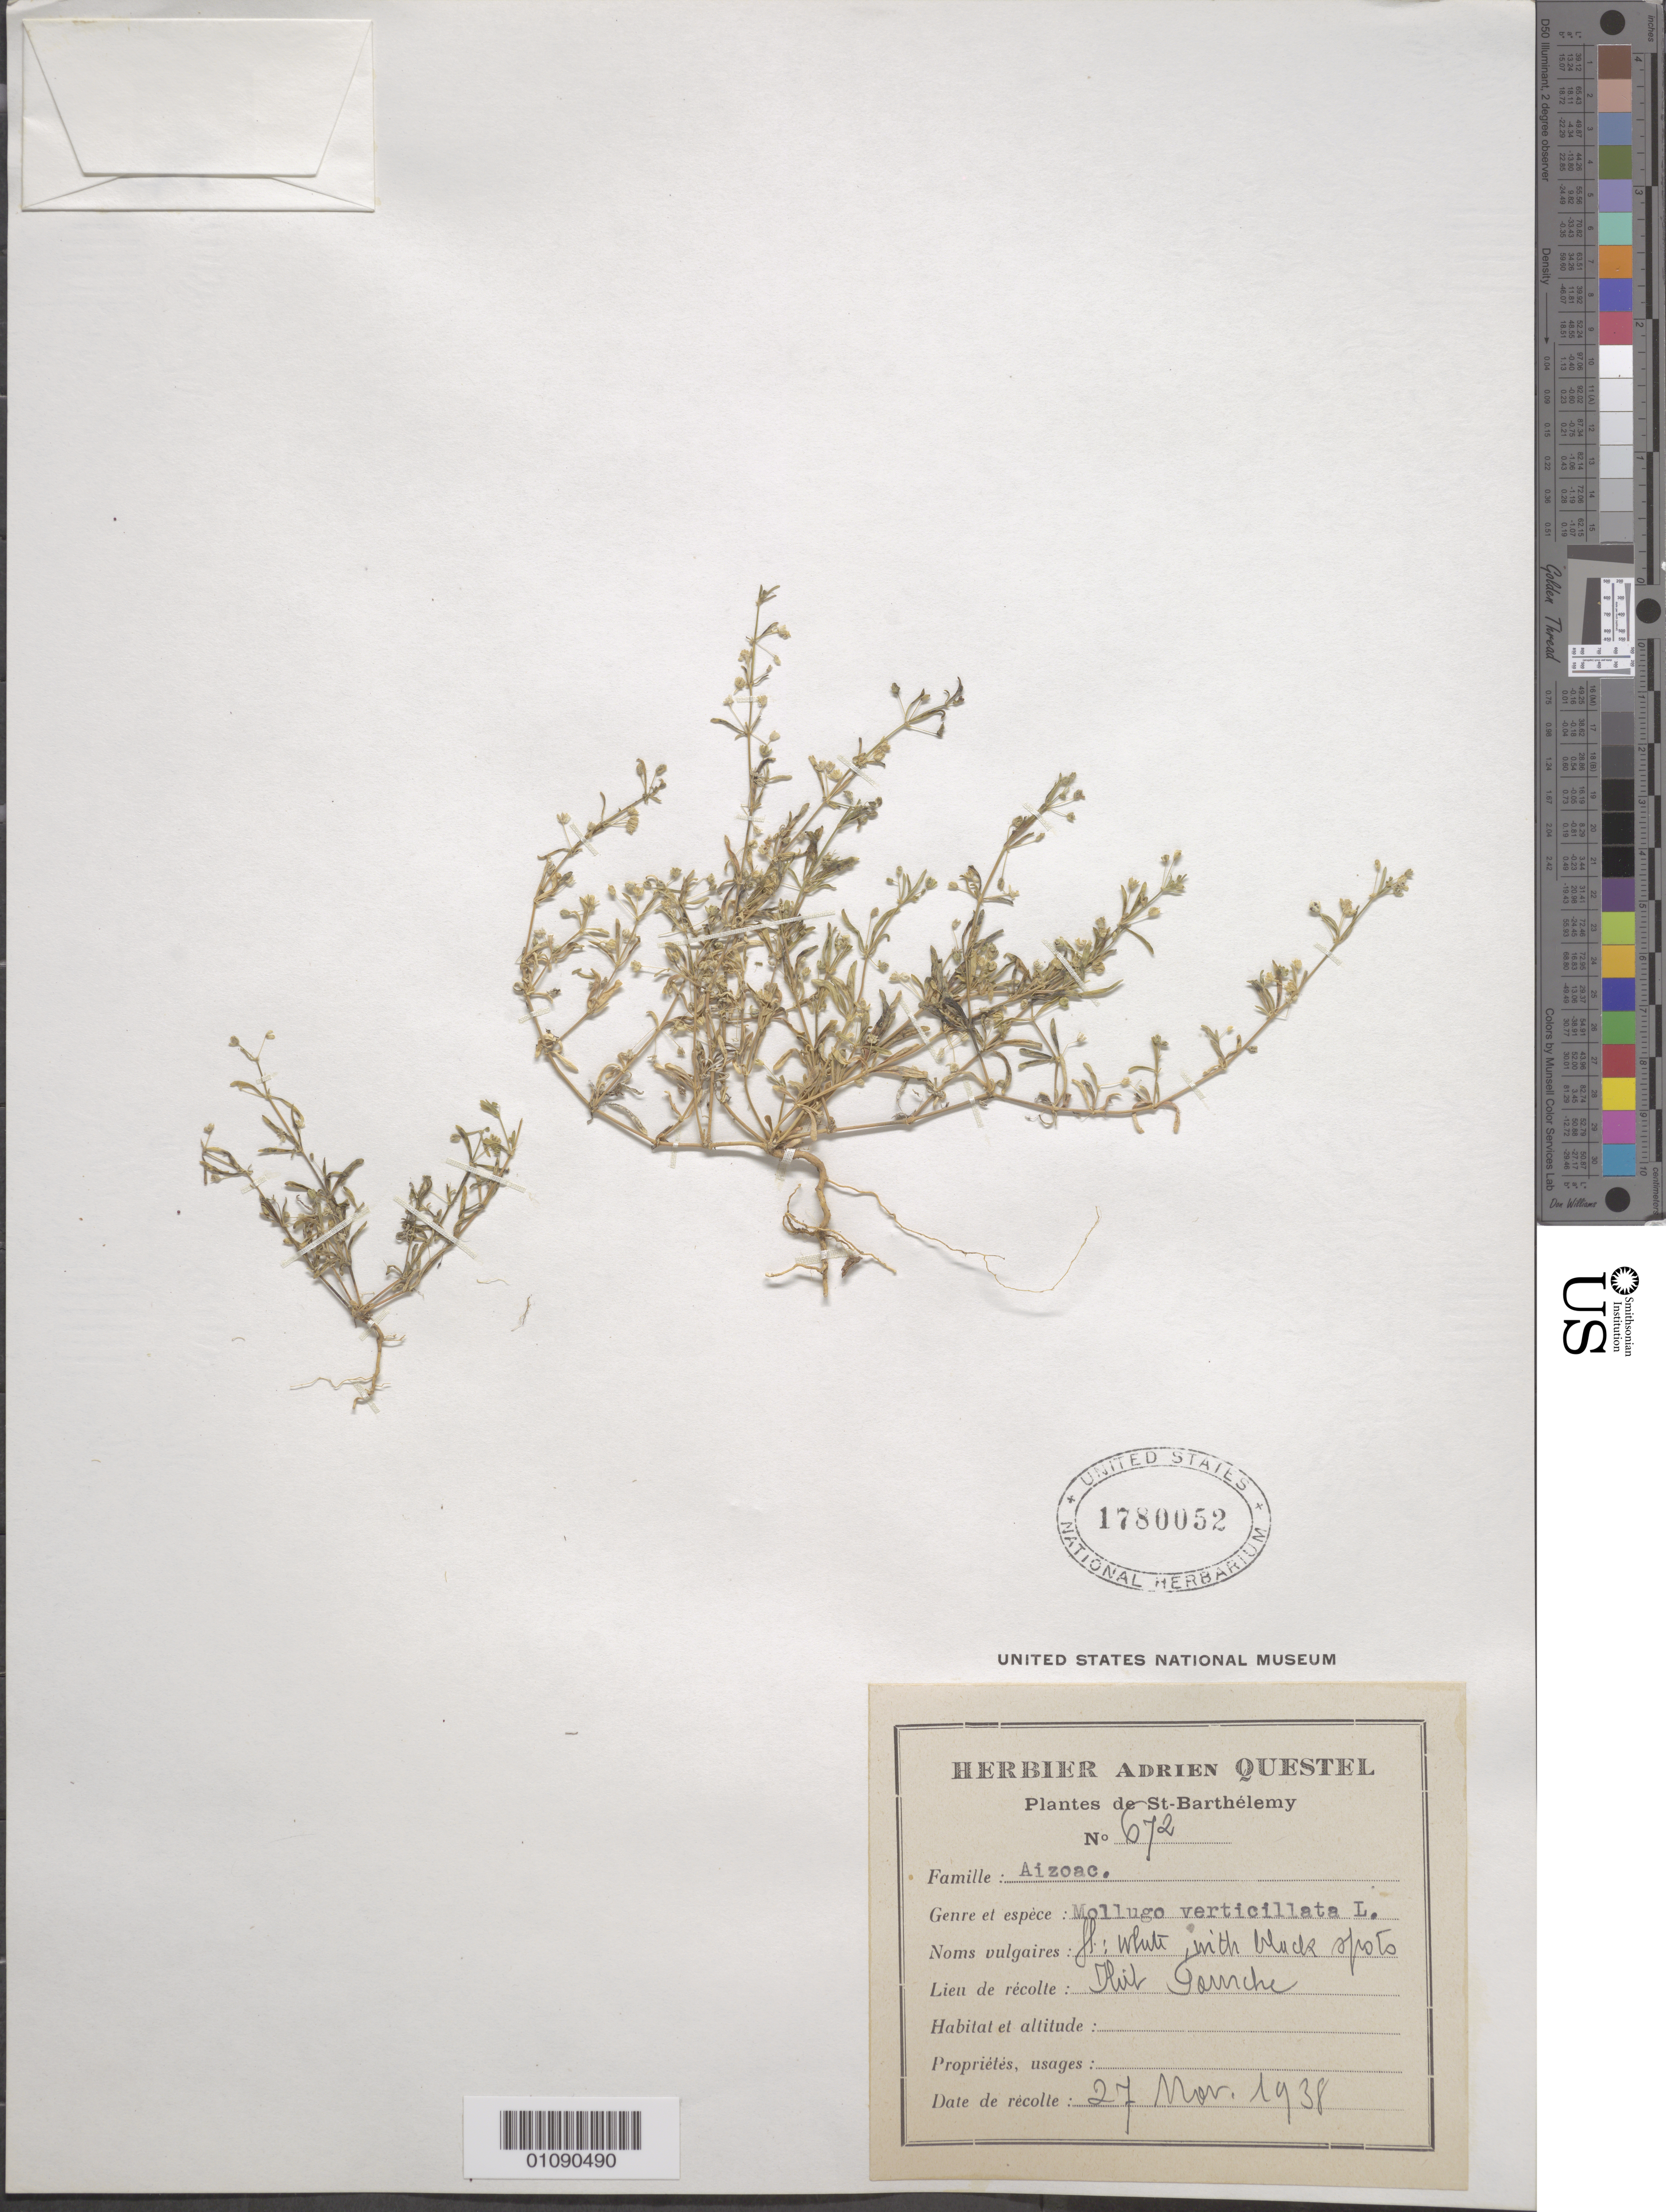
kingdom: Plantae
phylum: Tracheophyta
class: Magnoliopsida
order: Caryophyllales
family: Molluginaceae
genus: Mollugo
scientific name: Mollugo verticillata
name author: L.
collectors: A. Questel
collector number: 672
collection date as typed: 27 Nov 1938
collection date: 1938-11-27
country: Saint Barthélemy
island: St. Barthélemy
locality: Flit(?) Paunche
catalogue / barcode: US 1780052